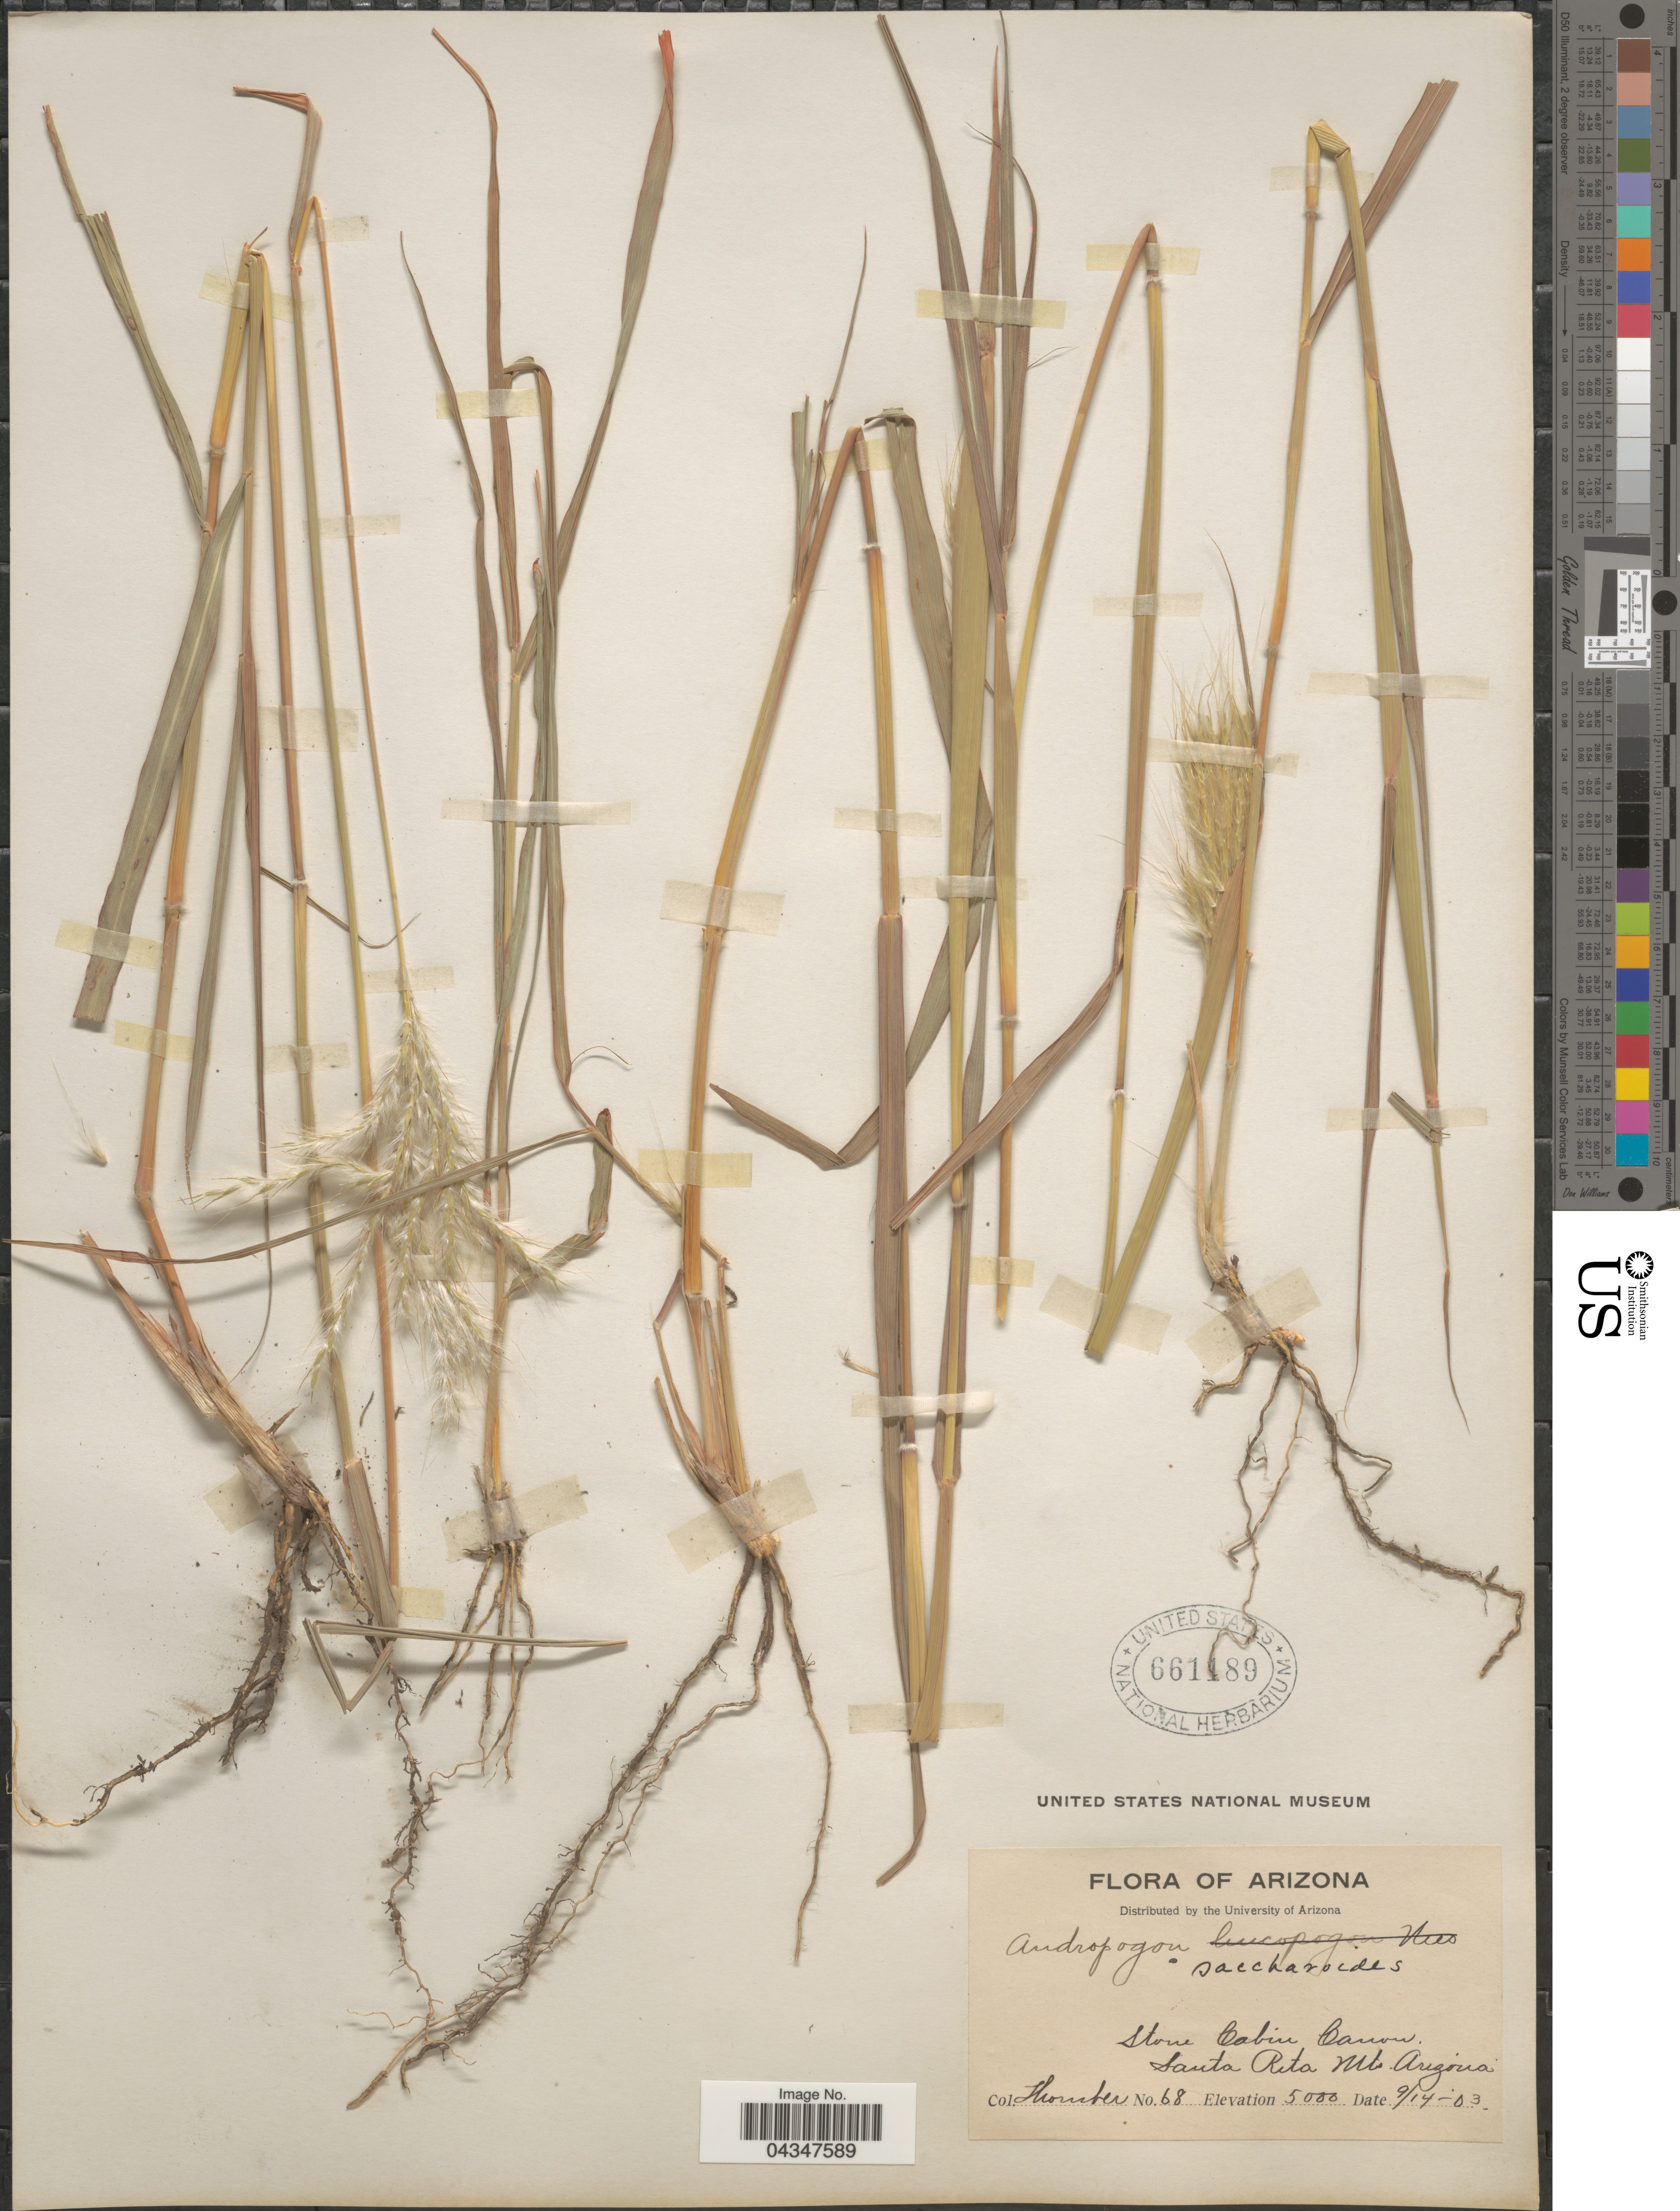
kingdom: Plantae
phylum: Tracheophyta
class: Liliopsida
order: Poales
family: Poaceae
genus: Bothriochloa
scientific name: Bothriochloa barbinodis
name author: (Lag.) Herter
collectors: -. Thornber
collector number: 68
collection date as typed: Transcribed d/m/y: 14/9/3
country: United States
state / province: Arizona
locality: Stone Cabin Canon. Santa Rita Mts.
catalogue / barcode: US 661189